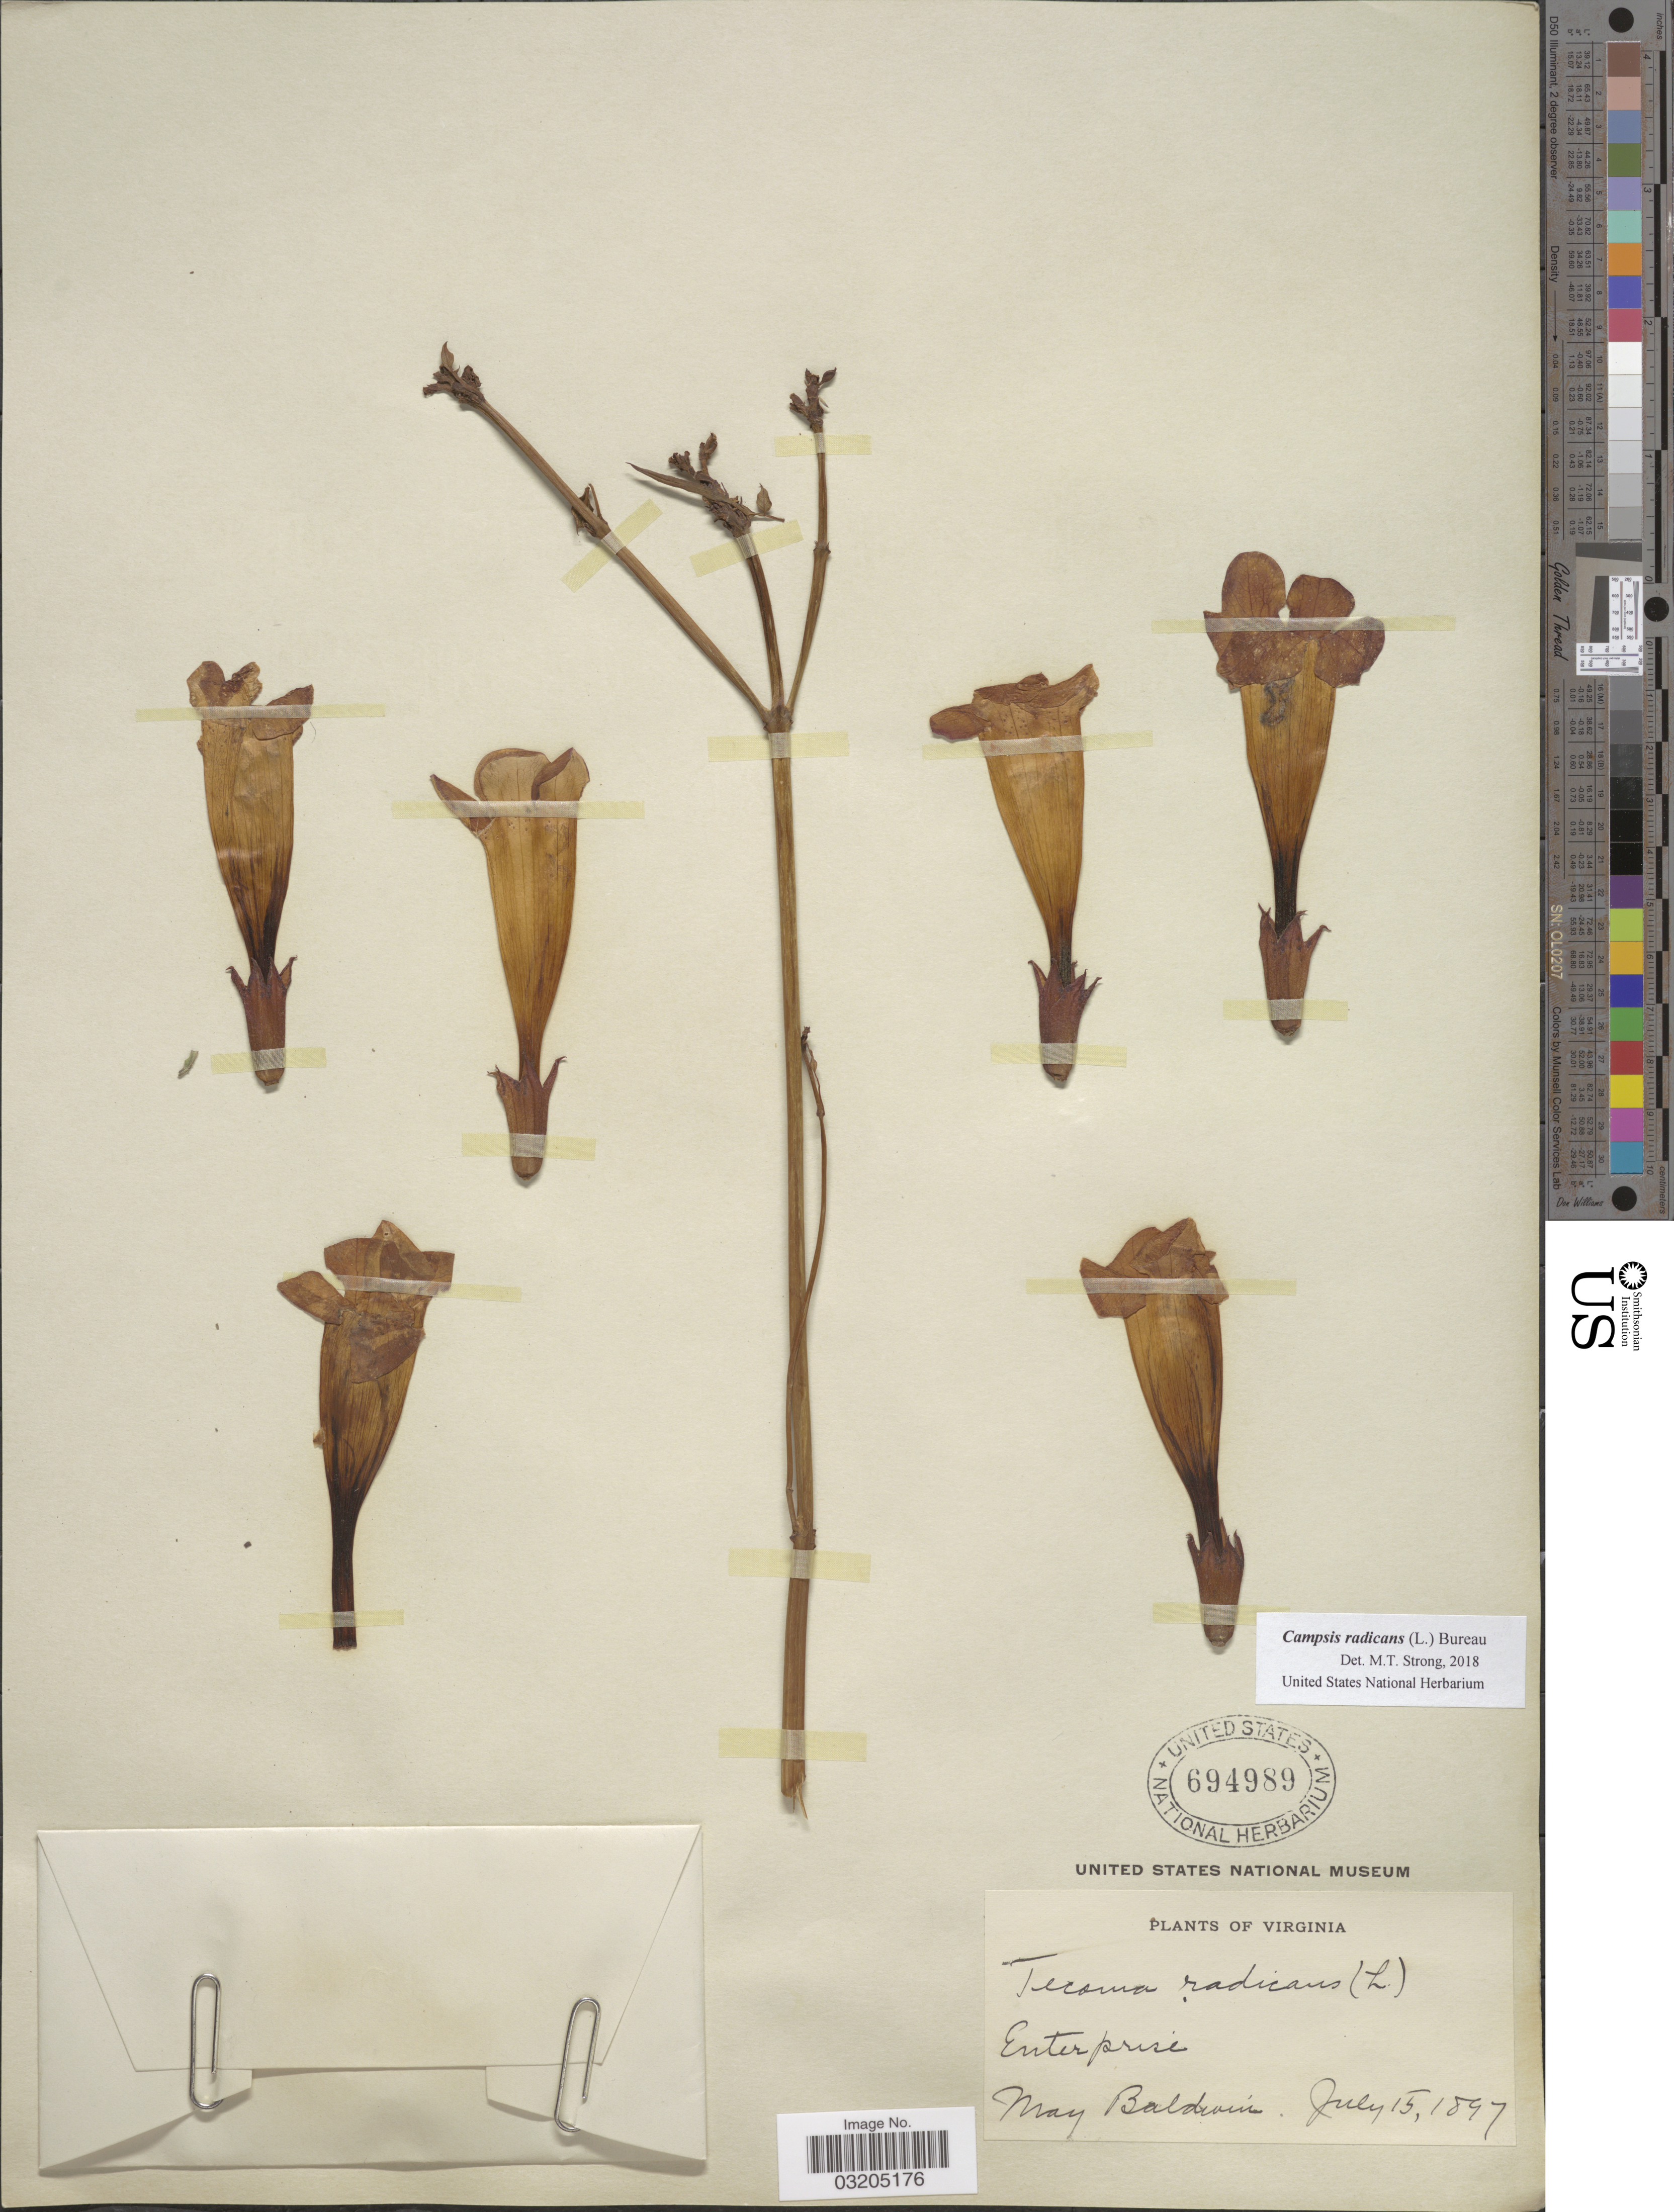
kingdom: Plantae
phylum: Tracheophyta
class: Magnoliopsida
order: Lamiales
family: Bignoniaceae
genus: Campsis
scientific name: Campsis radicans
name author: (L.) Seem.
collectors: M. Baldwin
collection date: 1897-07-15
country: United States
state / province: Virginia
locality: Enterprise.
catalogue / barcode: US 694989